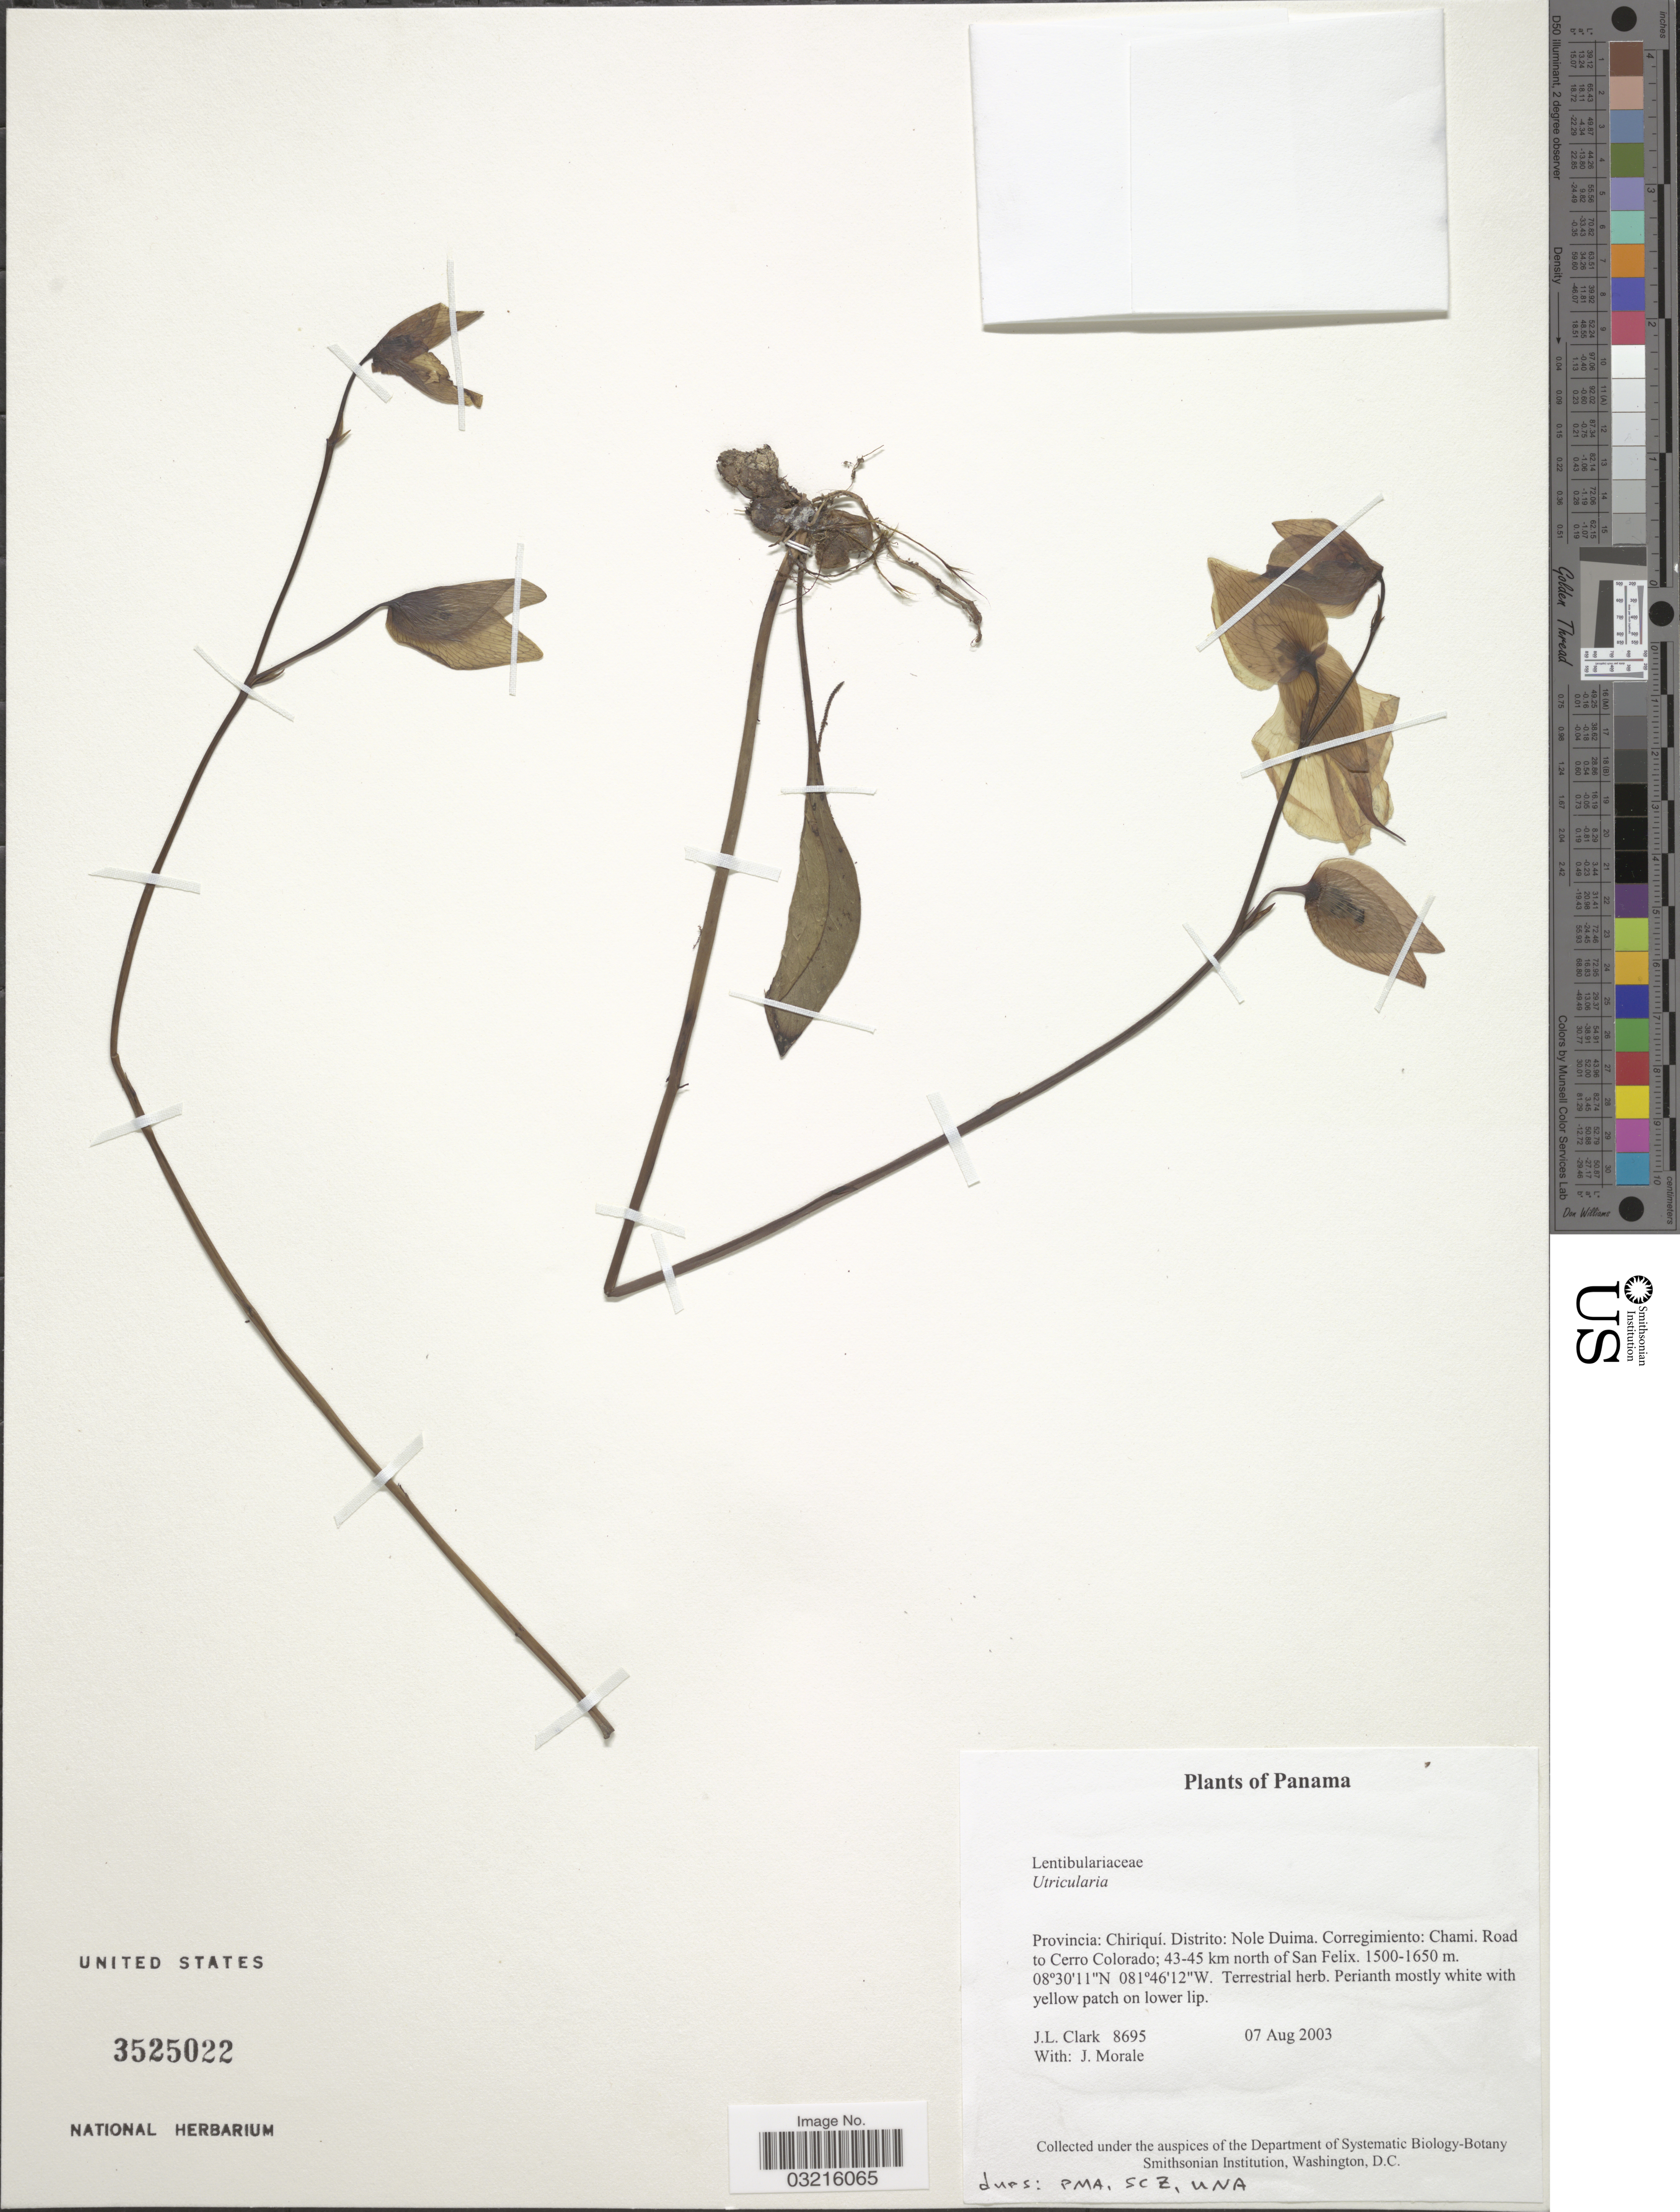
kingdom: Plantae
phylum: Tracheophyta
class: Magnoliopsida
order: Lamiales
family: Lentibulariaceae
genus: Utricularia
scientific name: Utricularia sp.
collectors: J. L. Clark & J. Morale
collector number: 8695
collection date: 2003-08-07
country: Panama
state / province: Chiriqui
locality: Distrito: Nole Duima. Corregimiento: Chami. Road to Cerro Colorado; 43-45 km north of San Felix.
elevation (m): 1500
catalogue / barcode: US 3525022